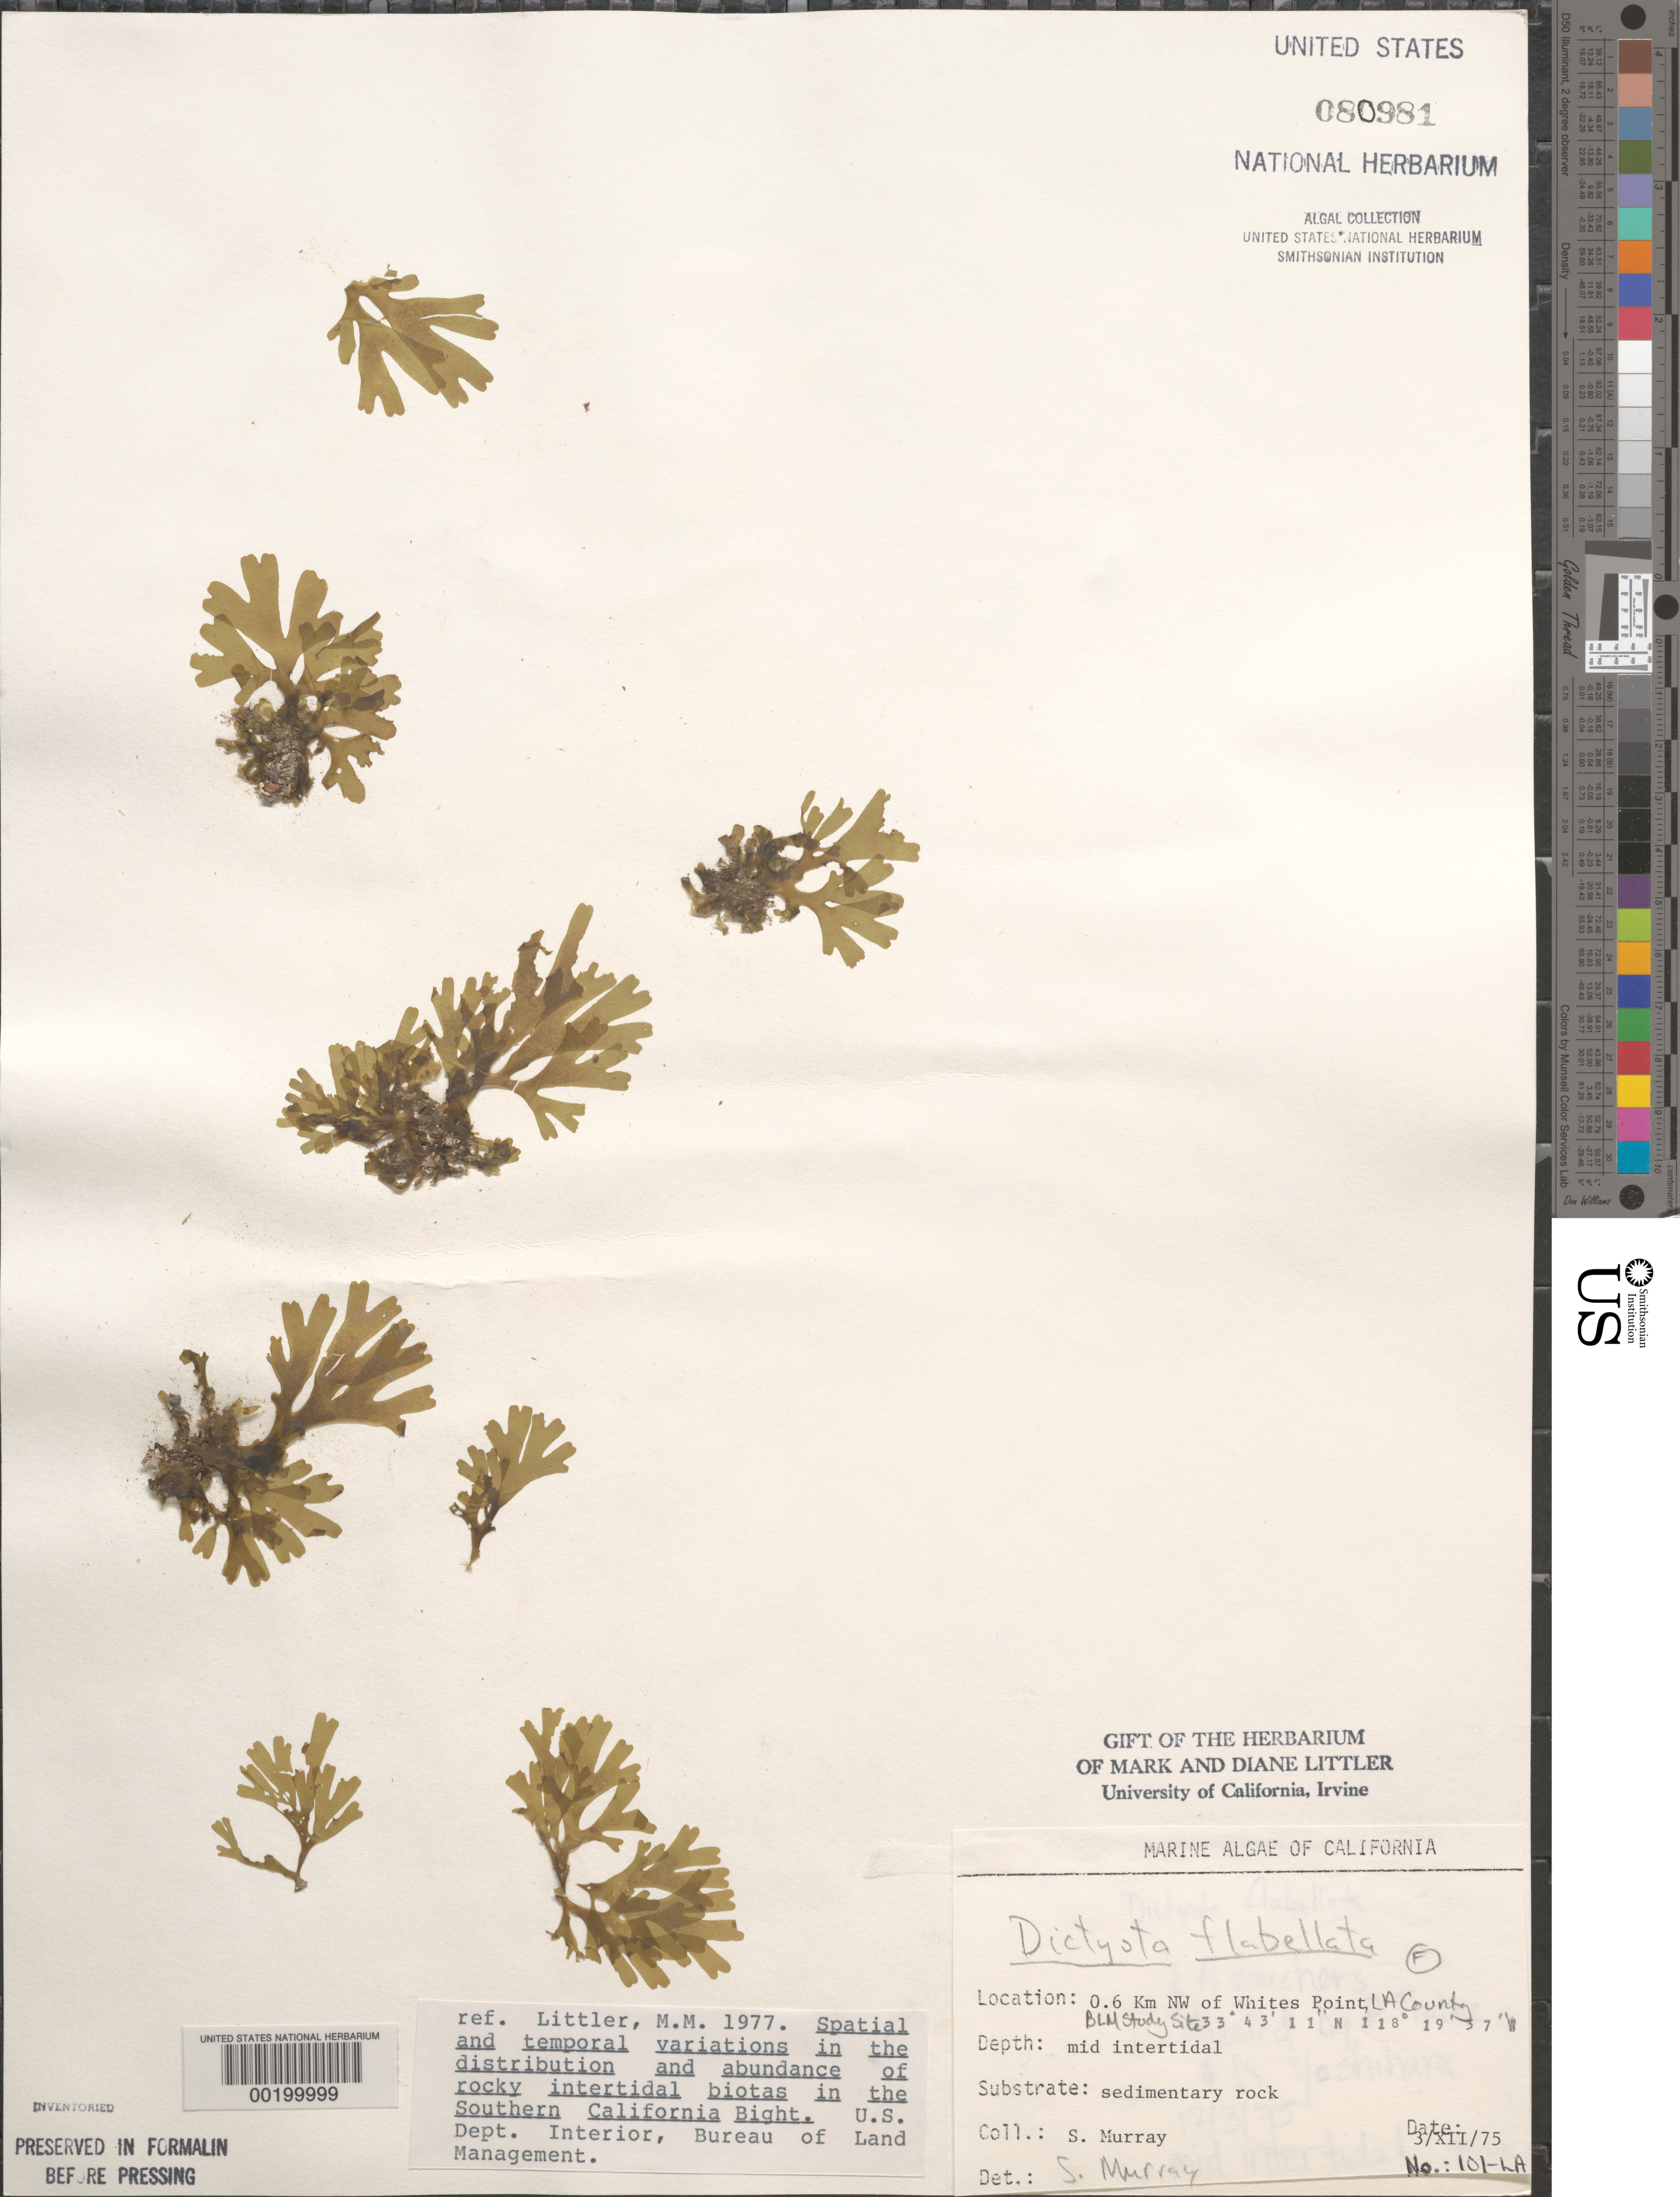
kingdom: Chromista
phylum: Ochrophyta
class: Phaeophyceae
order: Dictyotales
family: Dictyotaceae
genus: Dictyota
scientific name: Dictyota flabellata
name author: (Collins) Setch. & N.L. Gardner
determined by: Murray, S. N.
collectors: S. N. Murray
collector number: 101-la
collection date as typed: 03 Dec 1975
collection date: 1975-12-03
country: United States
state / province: California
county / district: Los Angeles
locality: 0.6 km northwest of Whites Point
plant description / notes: BLM-SOCALBIGHT Rocky Intertidal Survey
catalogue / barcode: US 80981